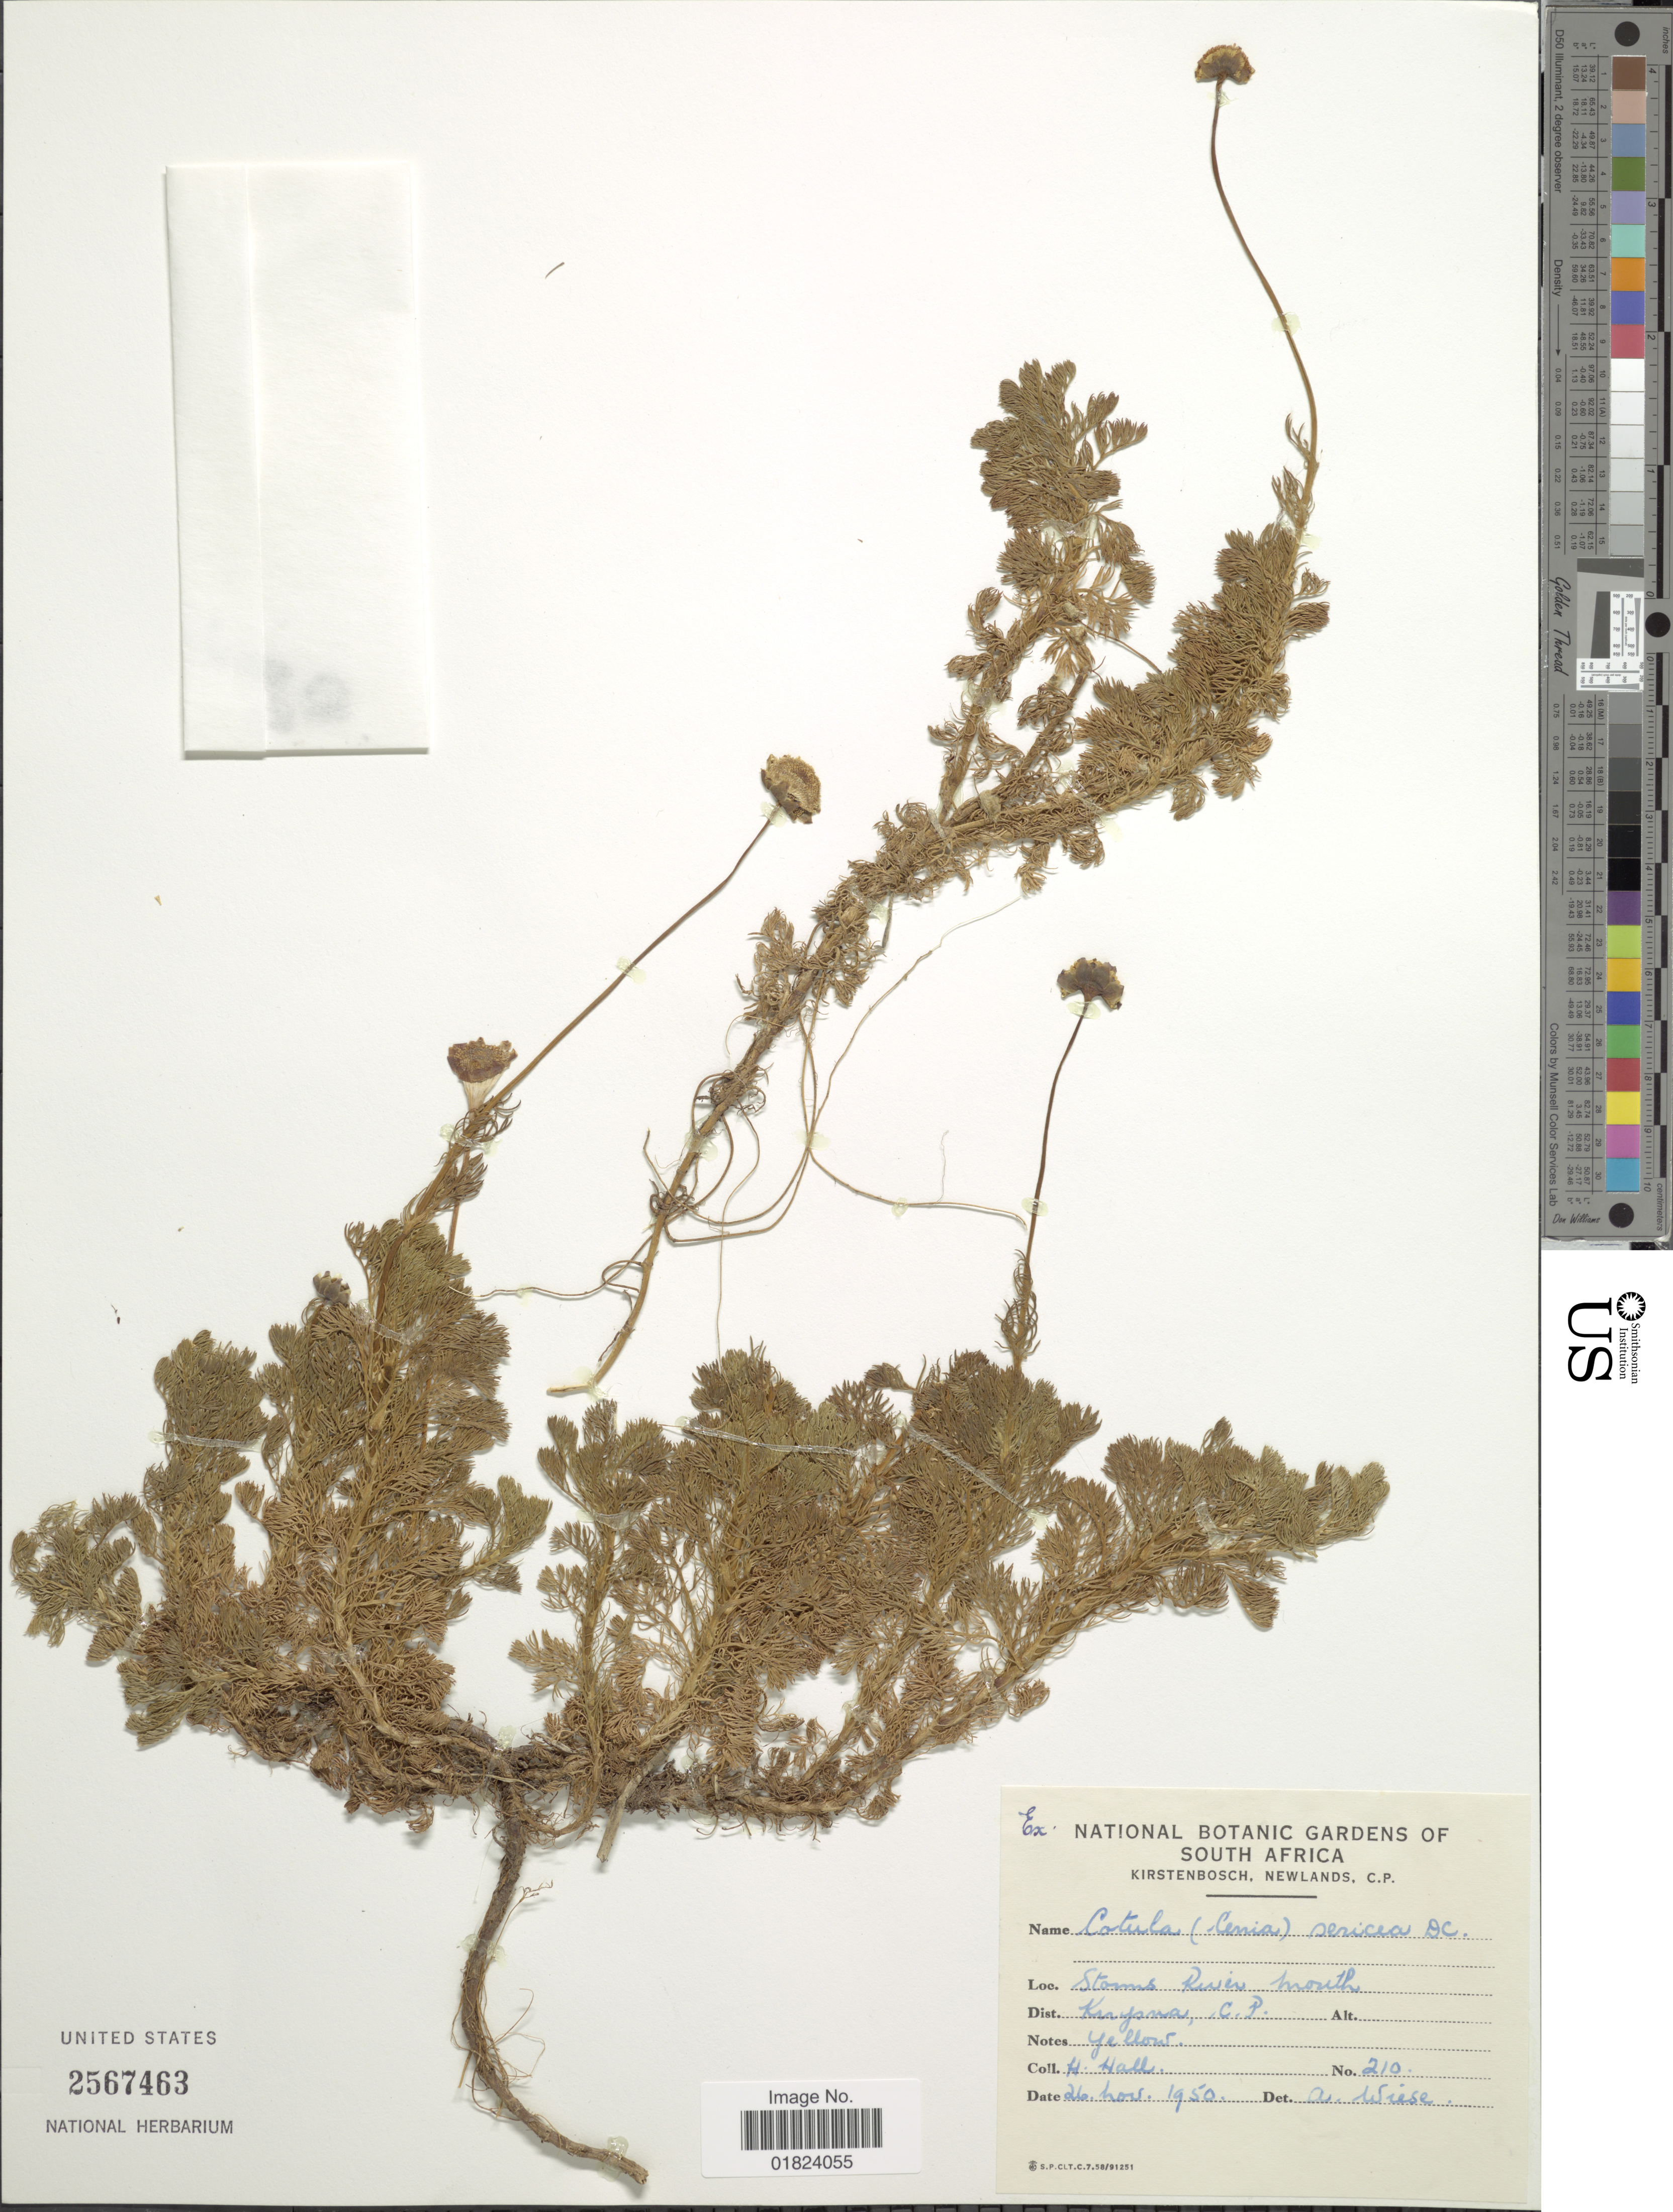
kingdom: Plantae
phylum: Tracheophyta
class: Magnoliopsida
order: Asterales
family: Asteraceae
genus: Cotula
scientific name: Cotula sericea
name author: L. f.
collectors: H. Hall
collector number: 210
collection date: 1950-11-26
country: South Africa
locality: Storms River Mouth, Dist. Knysna.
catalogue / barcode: US 2567463